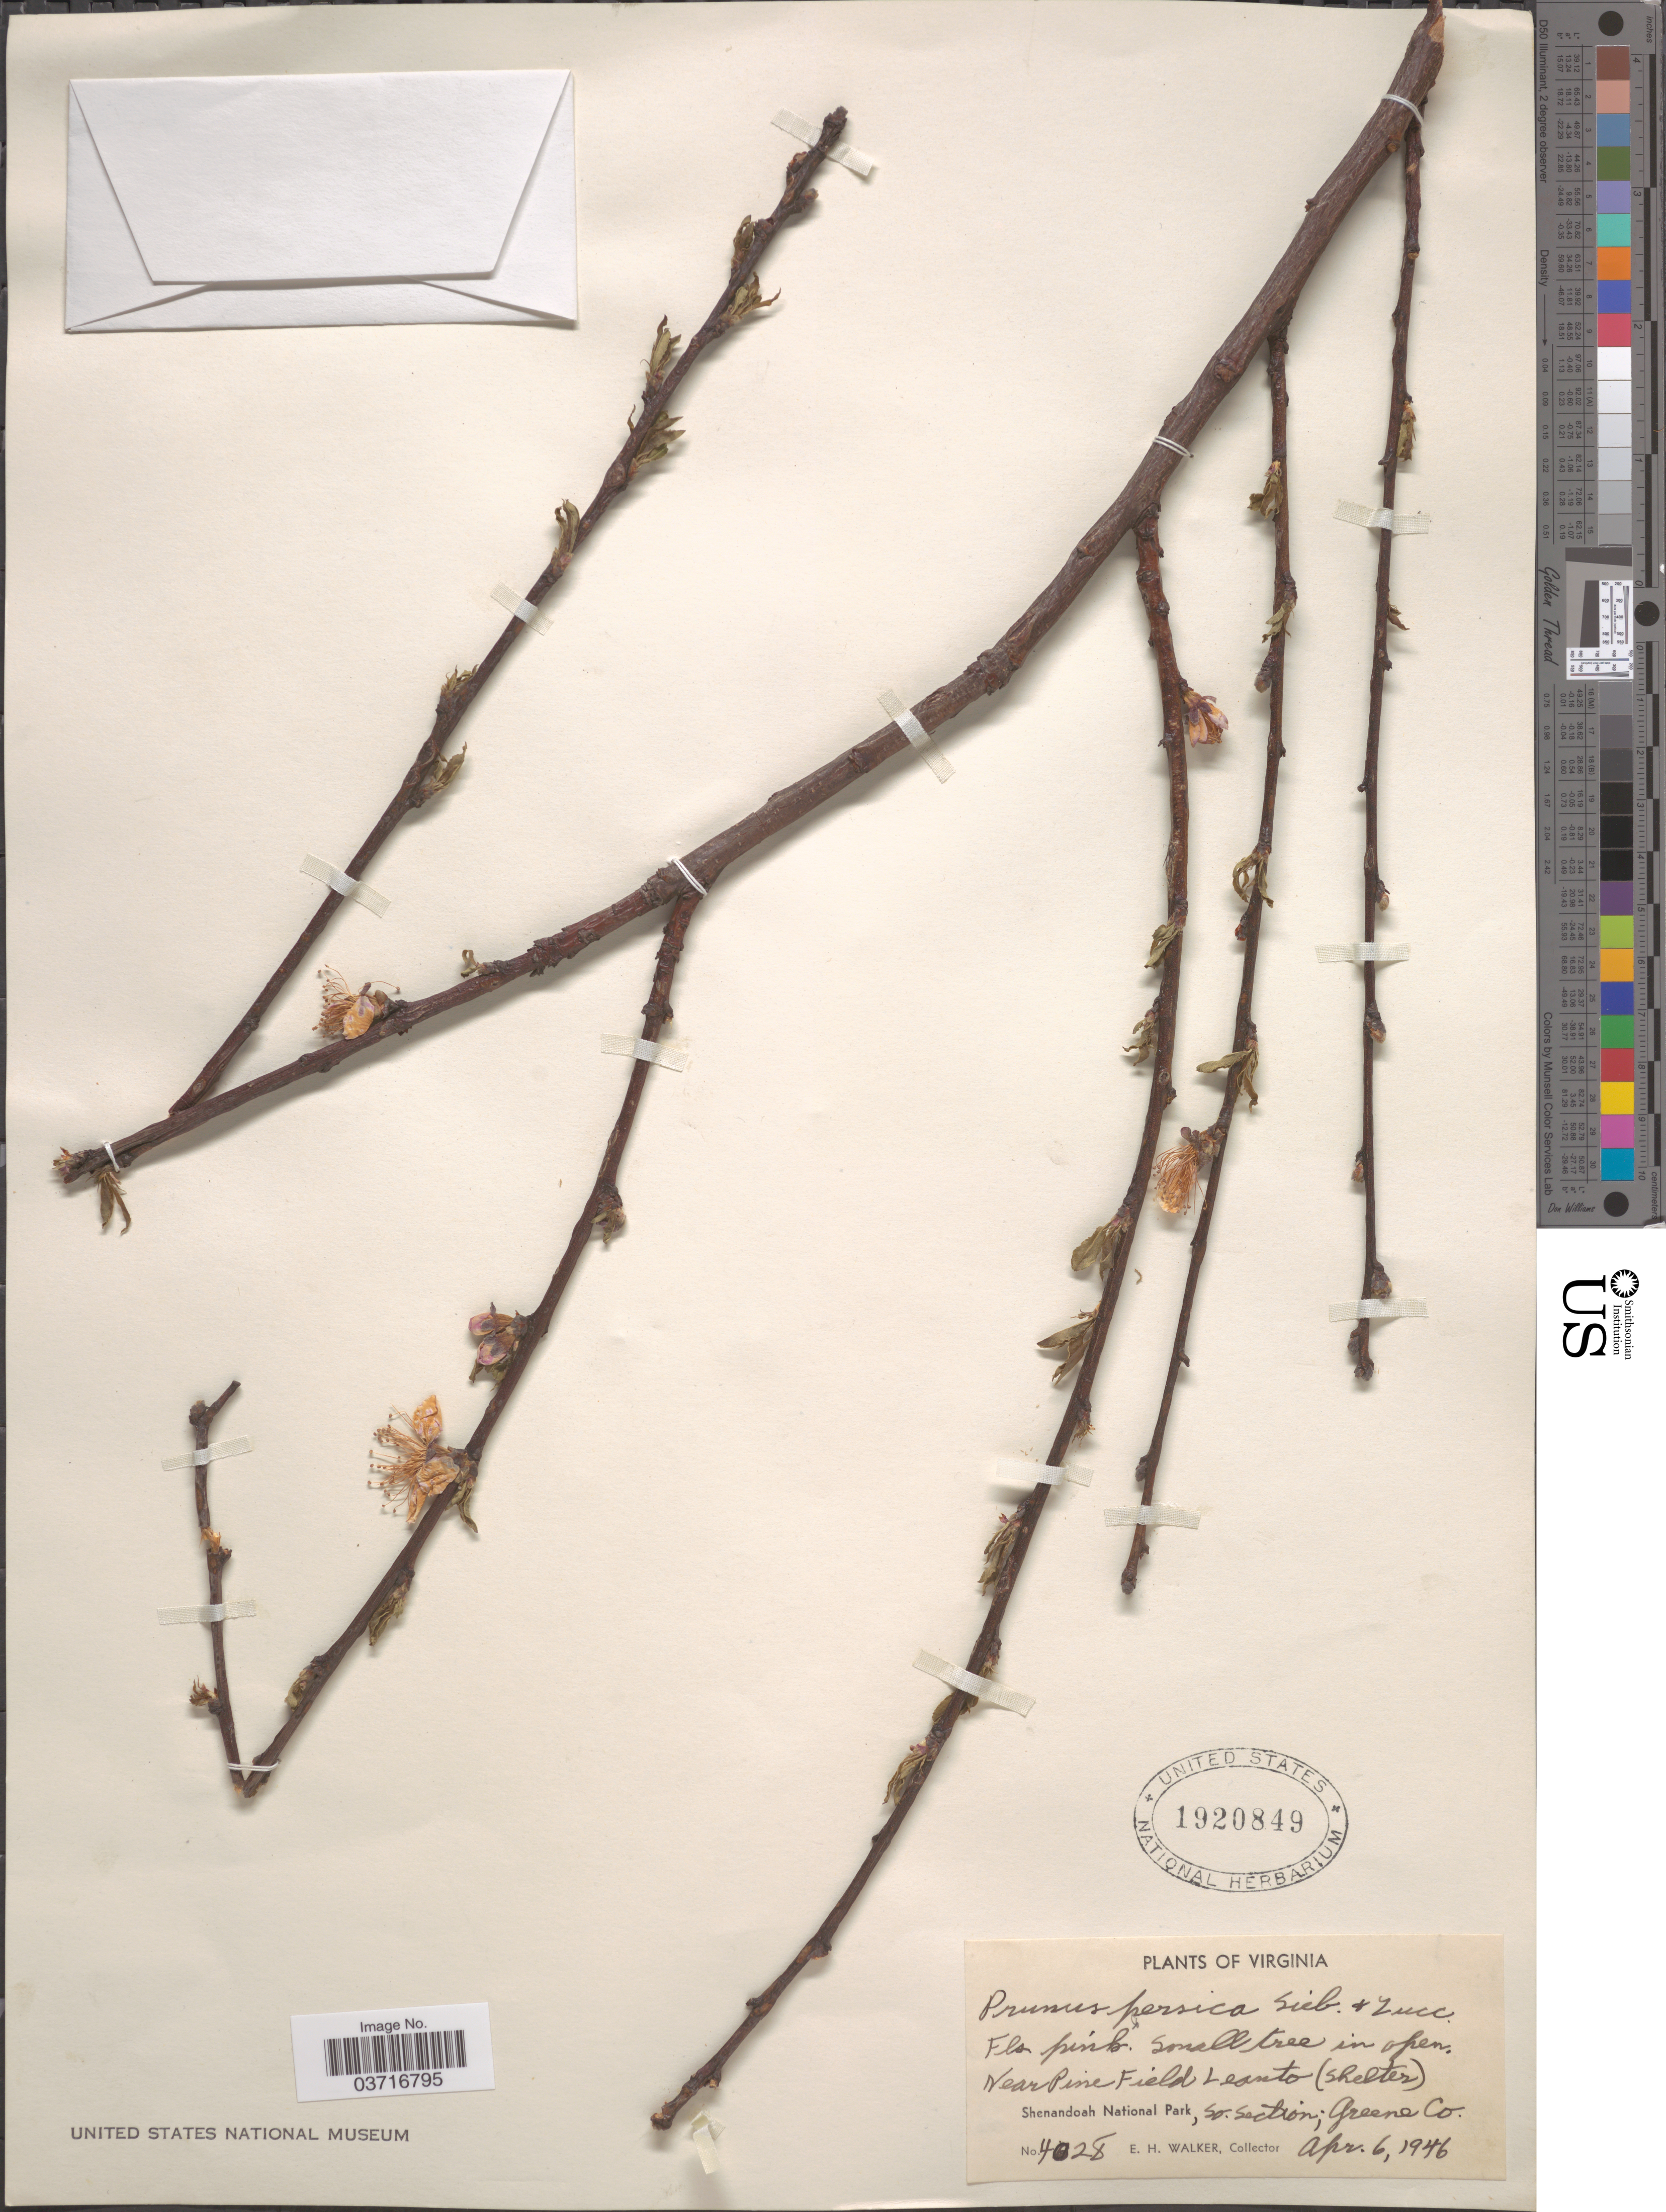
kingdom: Plantae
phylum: Tracheophyta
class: Magnoliopsida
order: Rosales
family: Rosaceae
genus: Prunus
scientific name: Prunus persica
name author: (L.) Batsch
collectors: E. H. Walker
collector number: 4028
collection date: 1946-04-06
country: United States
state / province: Virginia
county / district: Greene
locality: Near Pine Field Leanto (shelter) Shenandoah National Park, So. Section; Greene Co.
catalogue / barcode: US 1920849